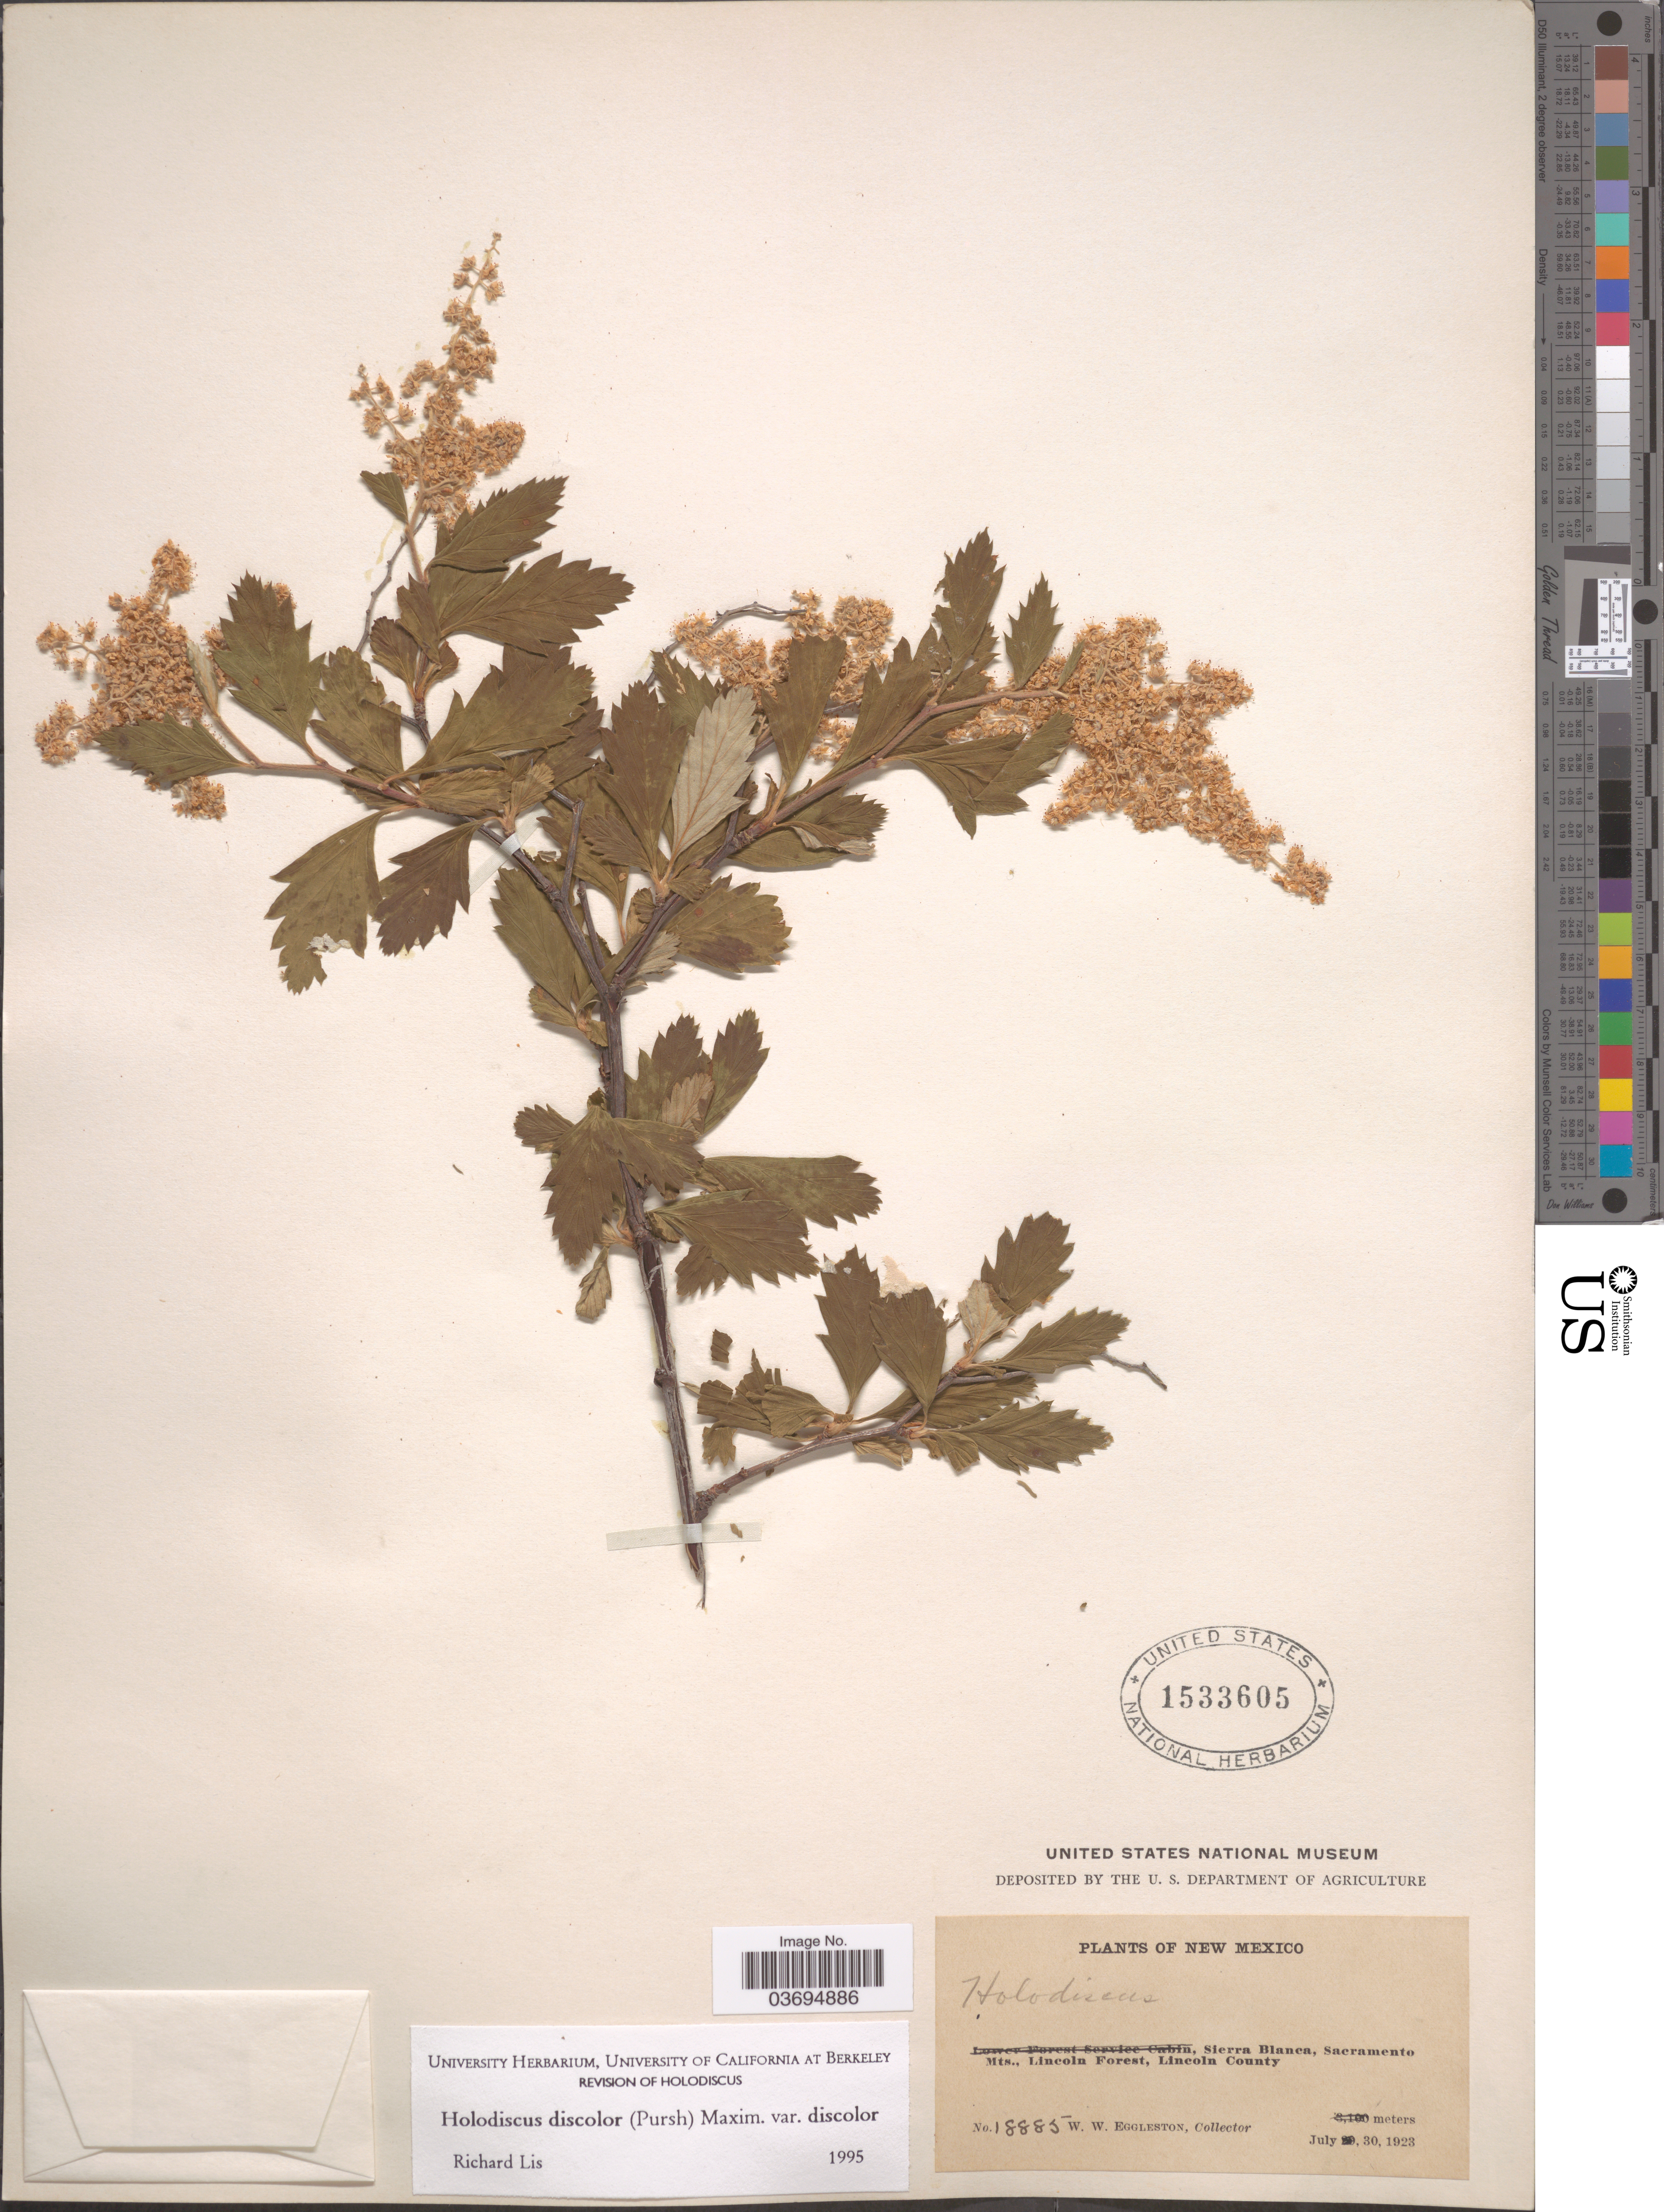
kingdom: Plantae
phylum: Tracheophyta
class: Magnoliopsida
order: Rosales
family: Rosaceae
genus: Holodiscus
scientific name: Holodiscus discolor var. discolor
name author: (Pursh) Maxim.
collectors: W. W. Eggleston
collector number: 18885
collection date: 1923-07-30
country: United States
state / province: New Mexico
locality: Sierra Blanca, Sacramento Mts., Lincoln Forest, Lincoln County.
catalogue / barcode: US 1533605